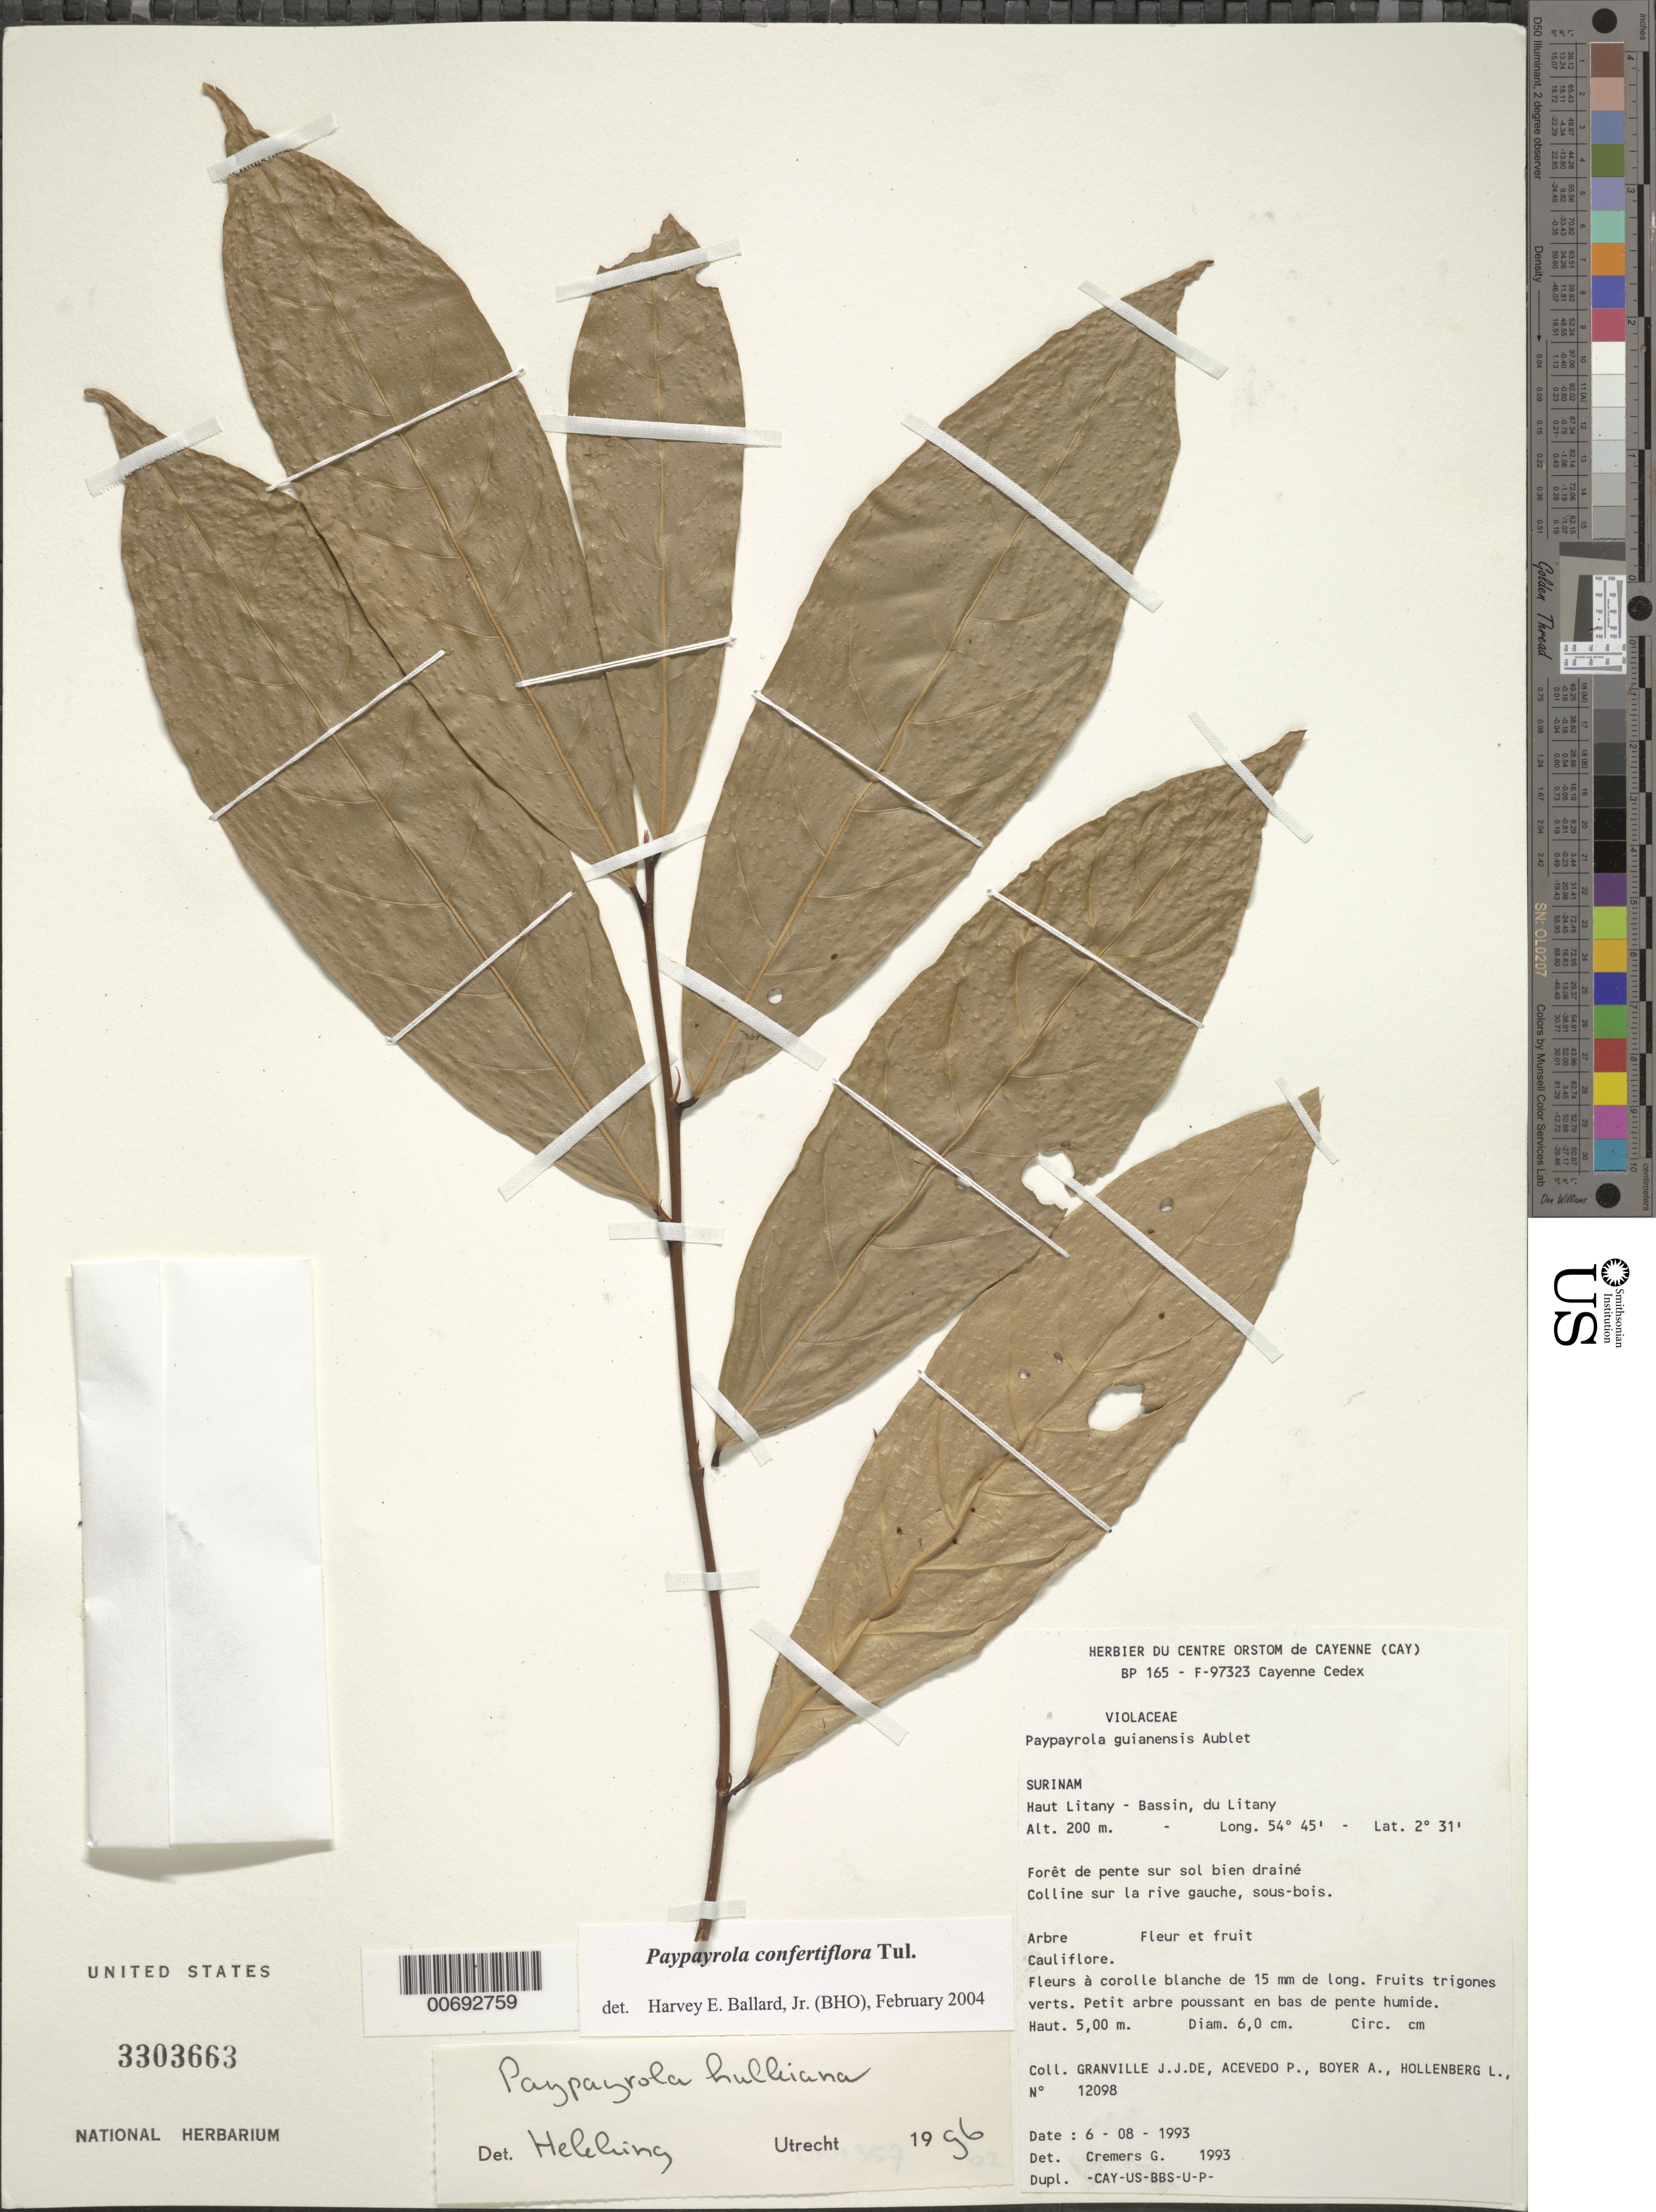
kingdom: Plantae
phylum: Tracheophyta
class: Magnoliopsida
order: Malpighiales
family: Violaceae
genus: Paypayrola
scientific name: Paypayrola confertiflora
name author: Tul.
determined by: Ballard, Harvey E.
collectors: J.-J. de Granville, P. Acevedo-Rodr., A. Boyer & L. Hollenberg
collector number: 12098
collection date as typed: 6-Aug-93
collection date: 1993-08-06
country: Suriname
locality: Haut Litany, Bassin du Litany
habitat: Forêt de pente sur sol bien drainee; collin sur la rive gauche, sous bois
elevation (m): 200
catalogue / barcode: US 3303663